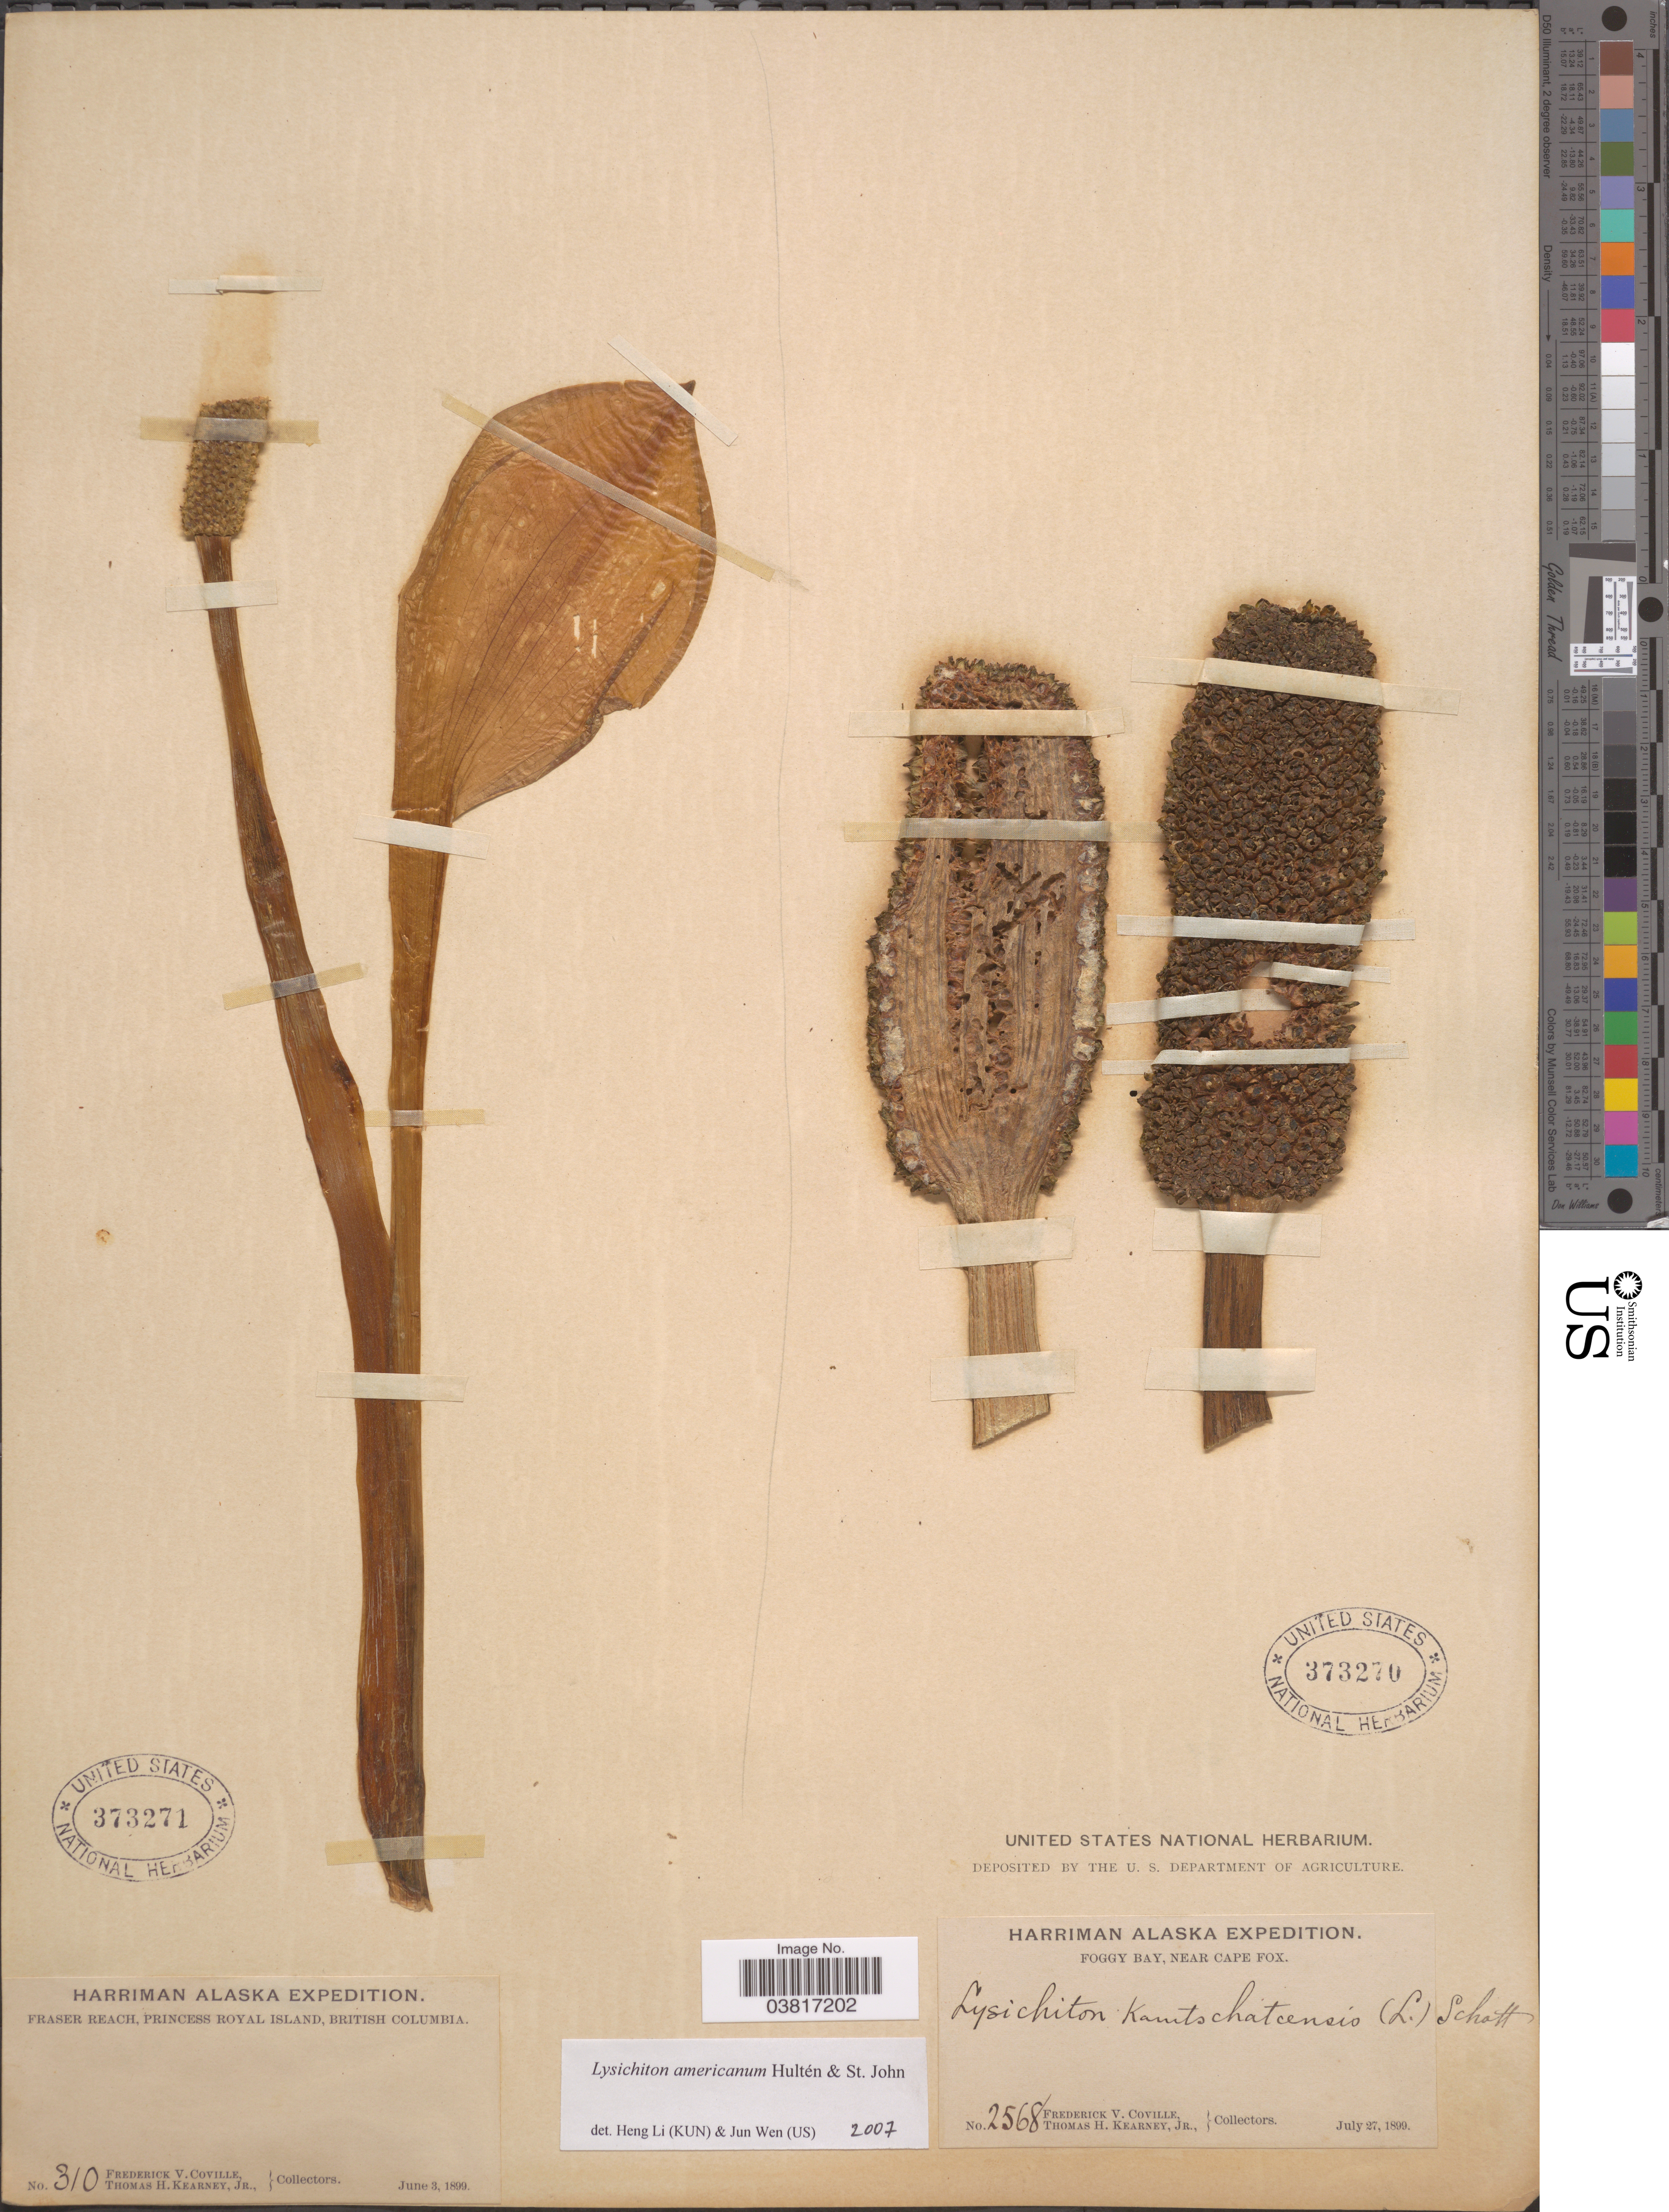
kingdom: Plantae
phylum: Tracheophyta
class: Liliopsida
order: Alismatales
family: Araceae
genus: Lysichiton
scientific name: Lysichiton americanus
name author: Hultén & H. St. John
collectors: F. V. Coville & T. H. Kearney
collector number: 310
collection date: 1899-06-03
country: Canada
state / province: British Columbia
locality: Fraser Reach, Princess Royal Island.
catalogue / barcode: US 373271